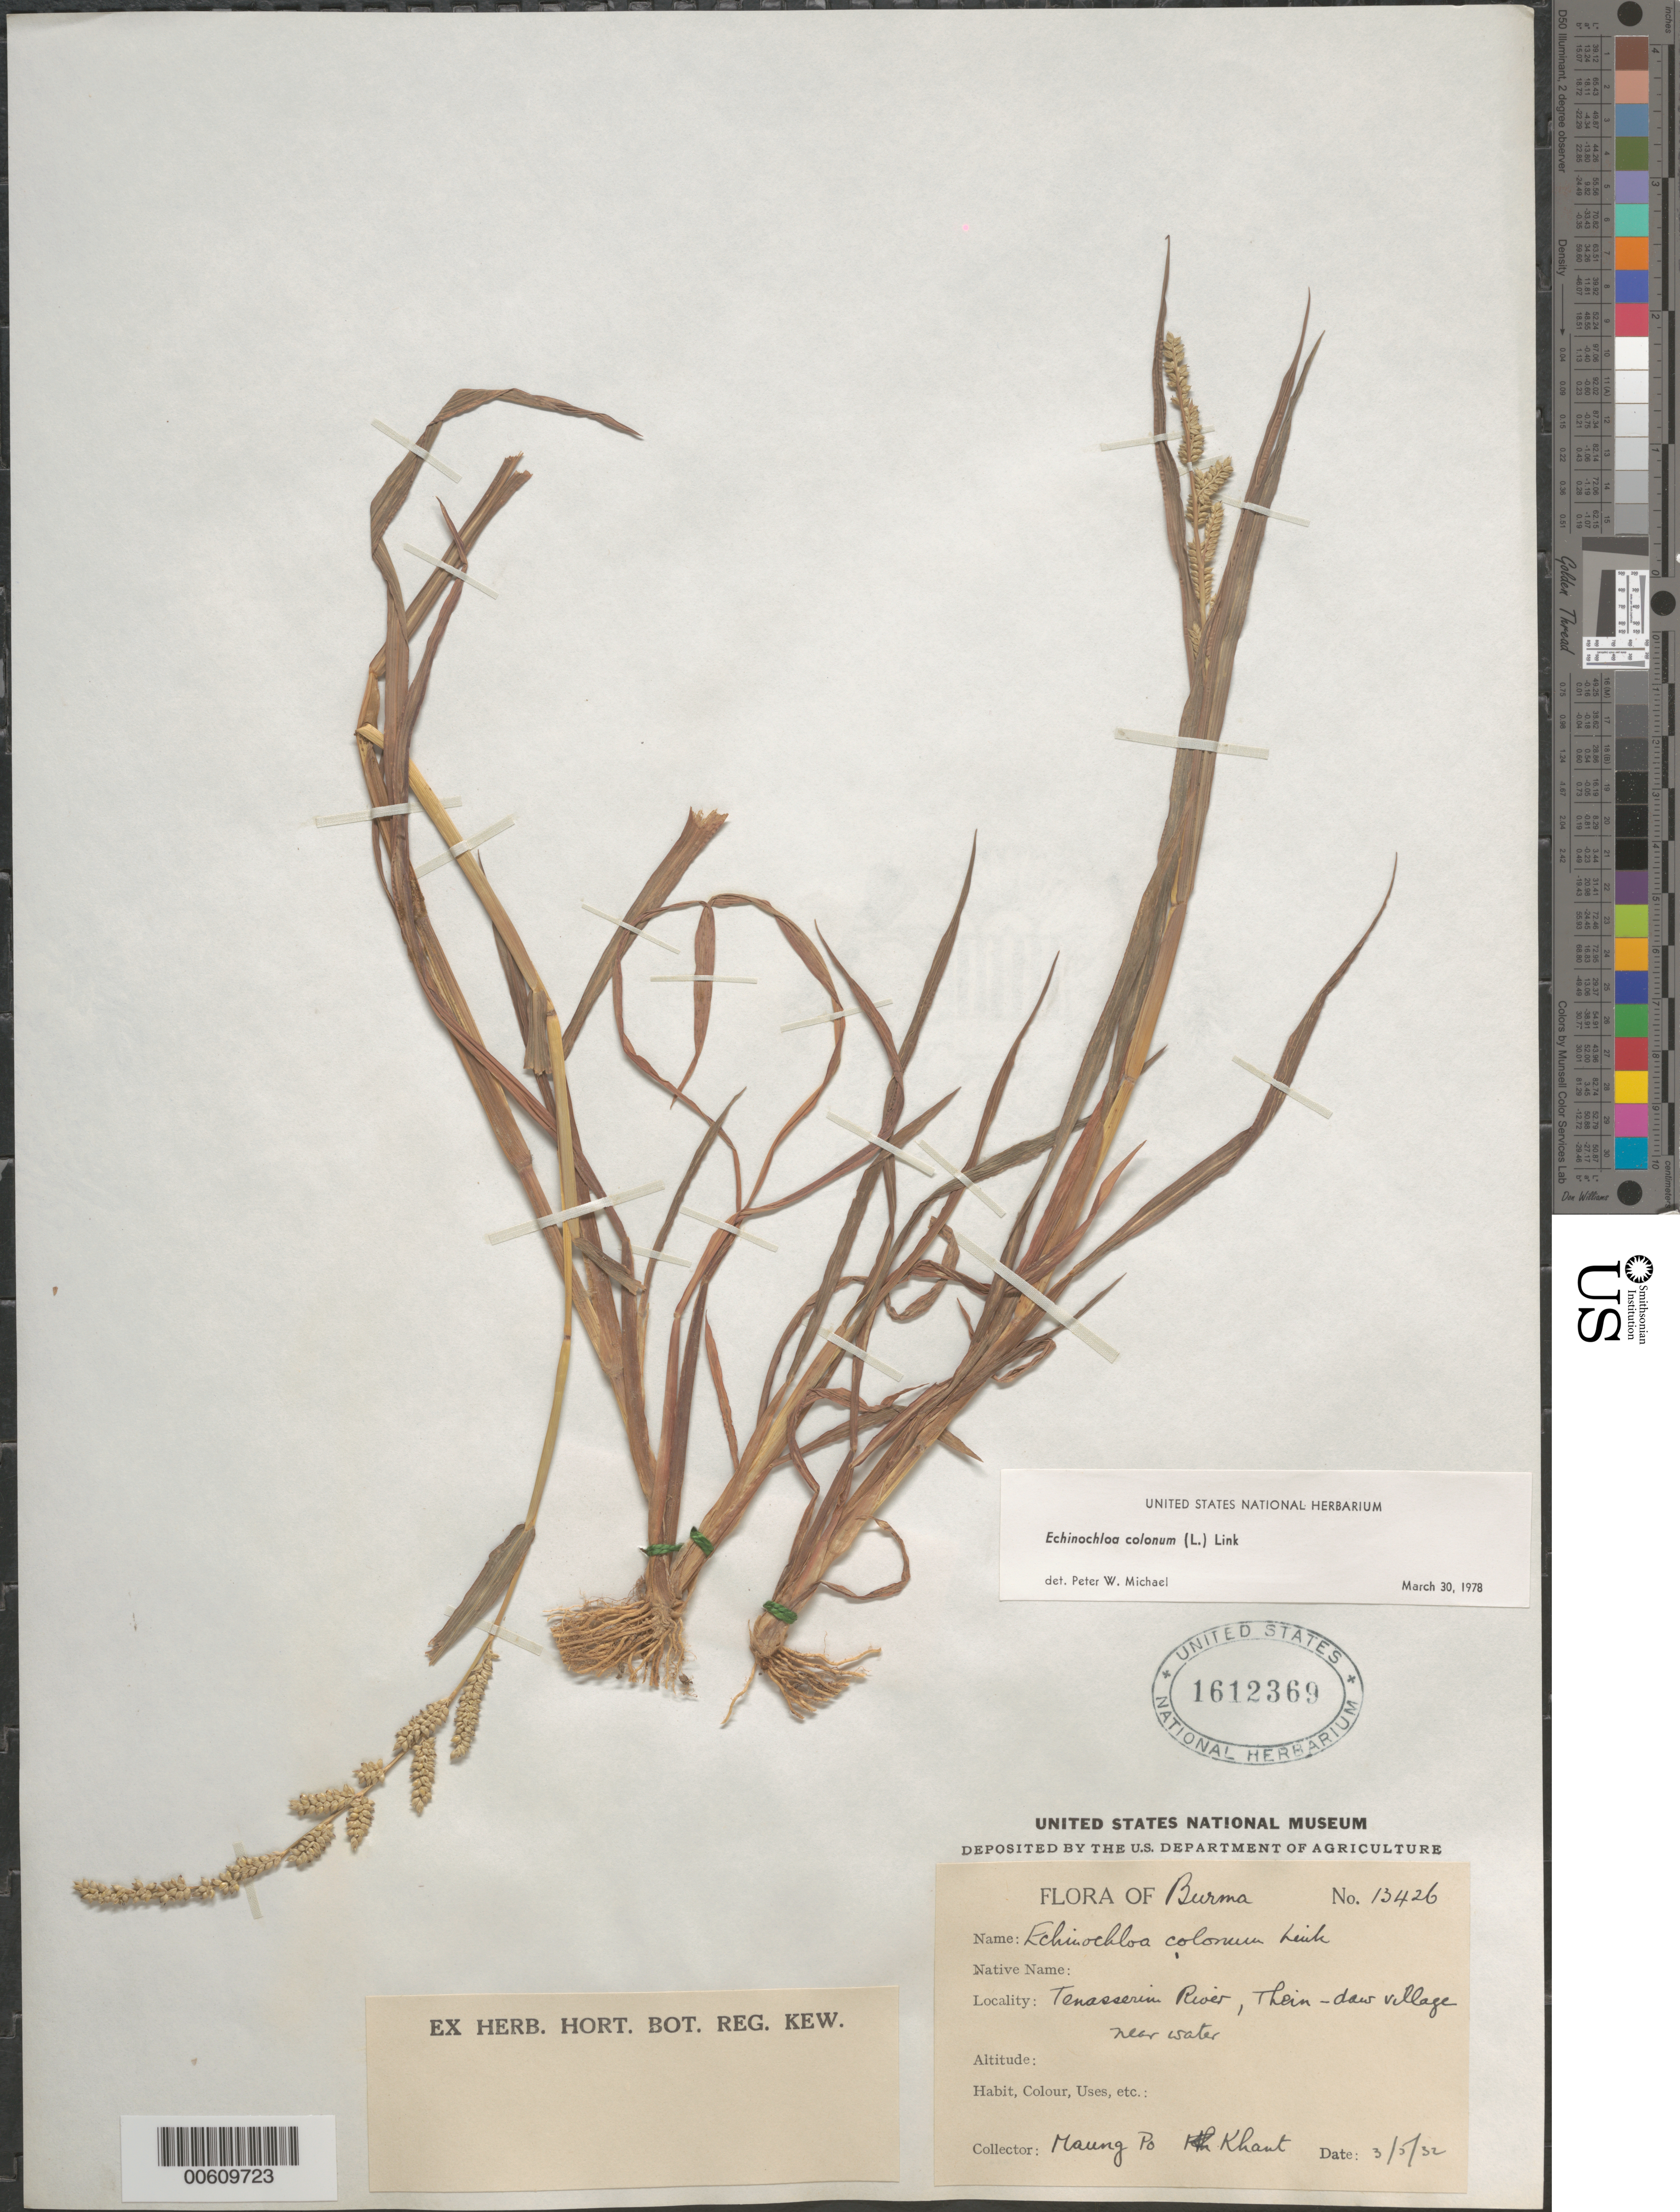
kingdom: Plantae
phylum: Tracheophyta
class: Liliopsida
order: Poales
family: Poaceae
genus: Echinochloa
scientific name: Echinochloa colona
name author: (L.) Link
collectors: M. Khant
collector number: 13426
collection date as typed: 03 May 1932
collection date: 1932-05-03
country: Myanmar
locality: Tenasserim River, Thein-daw Village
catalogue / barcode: US 1612369